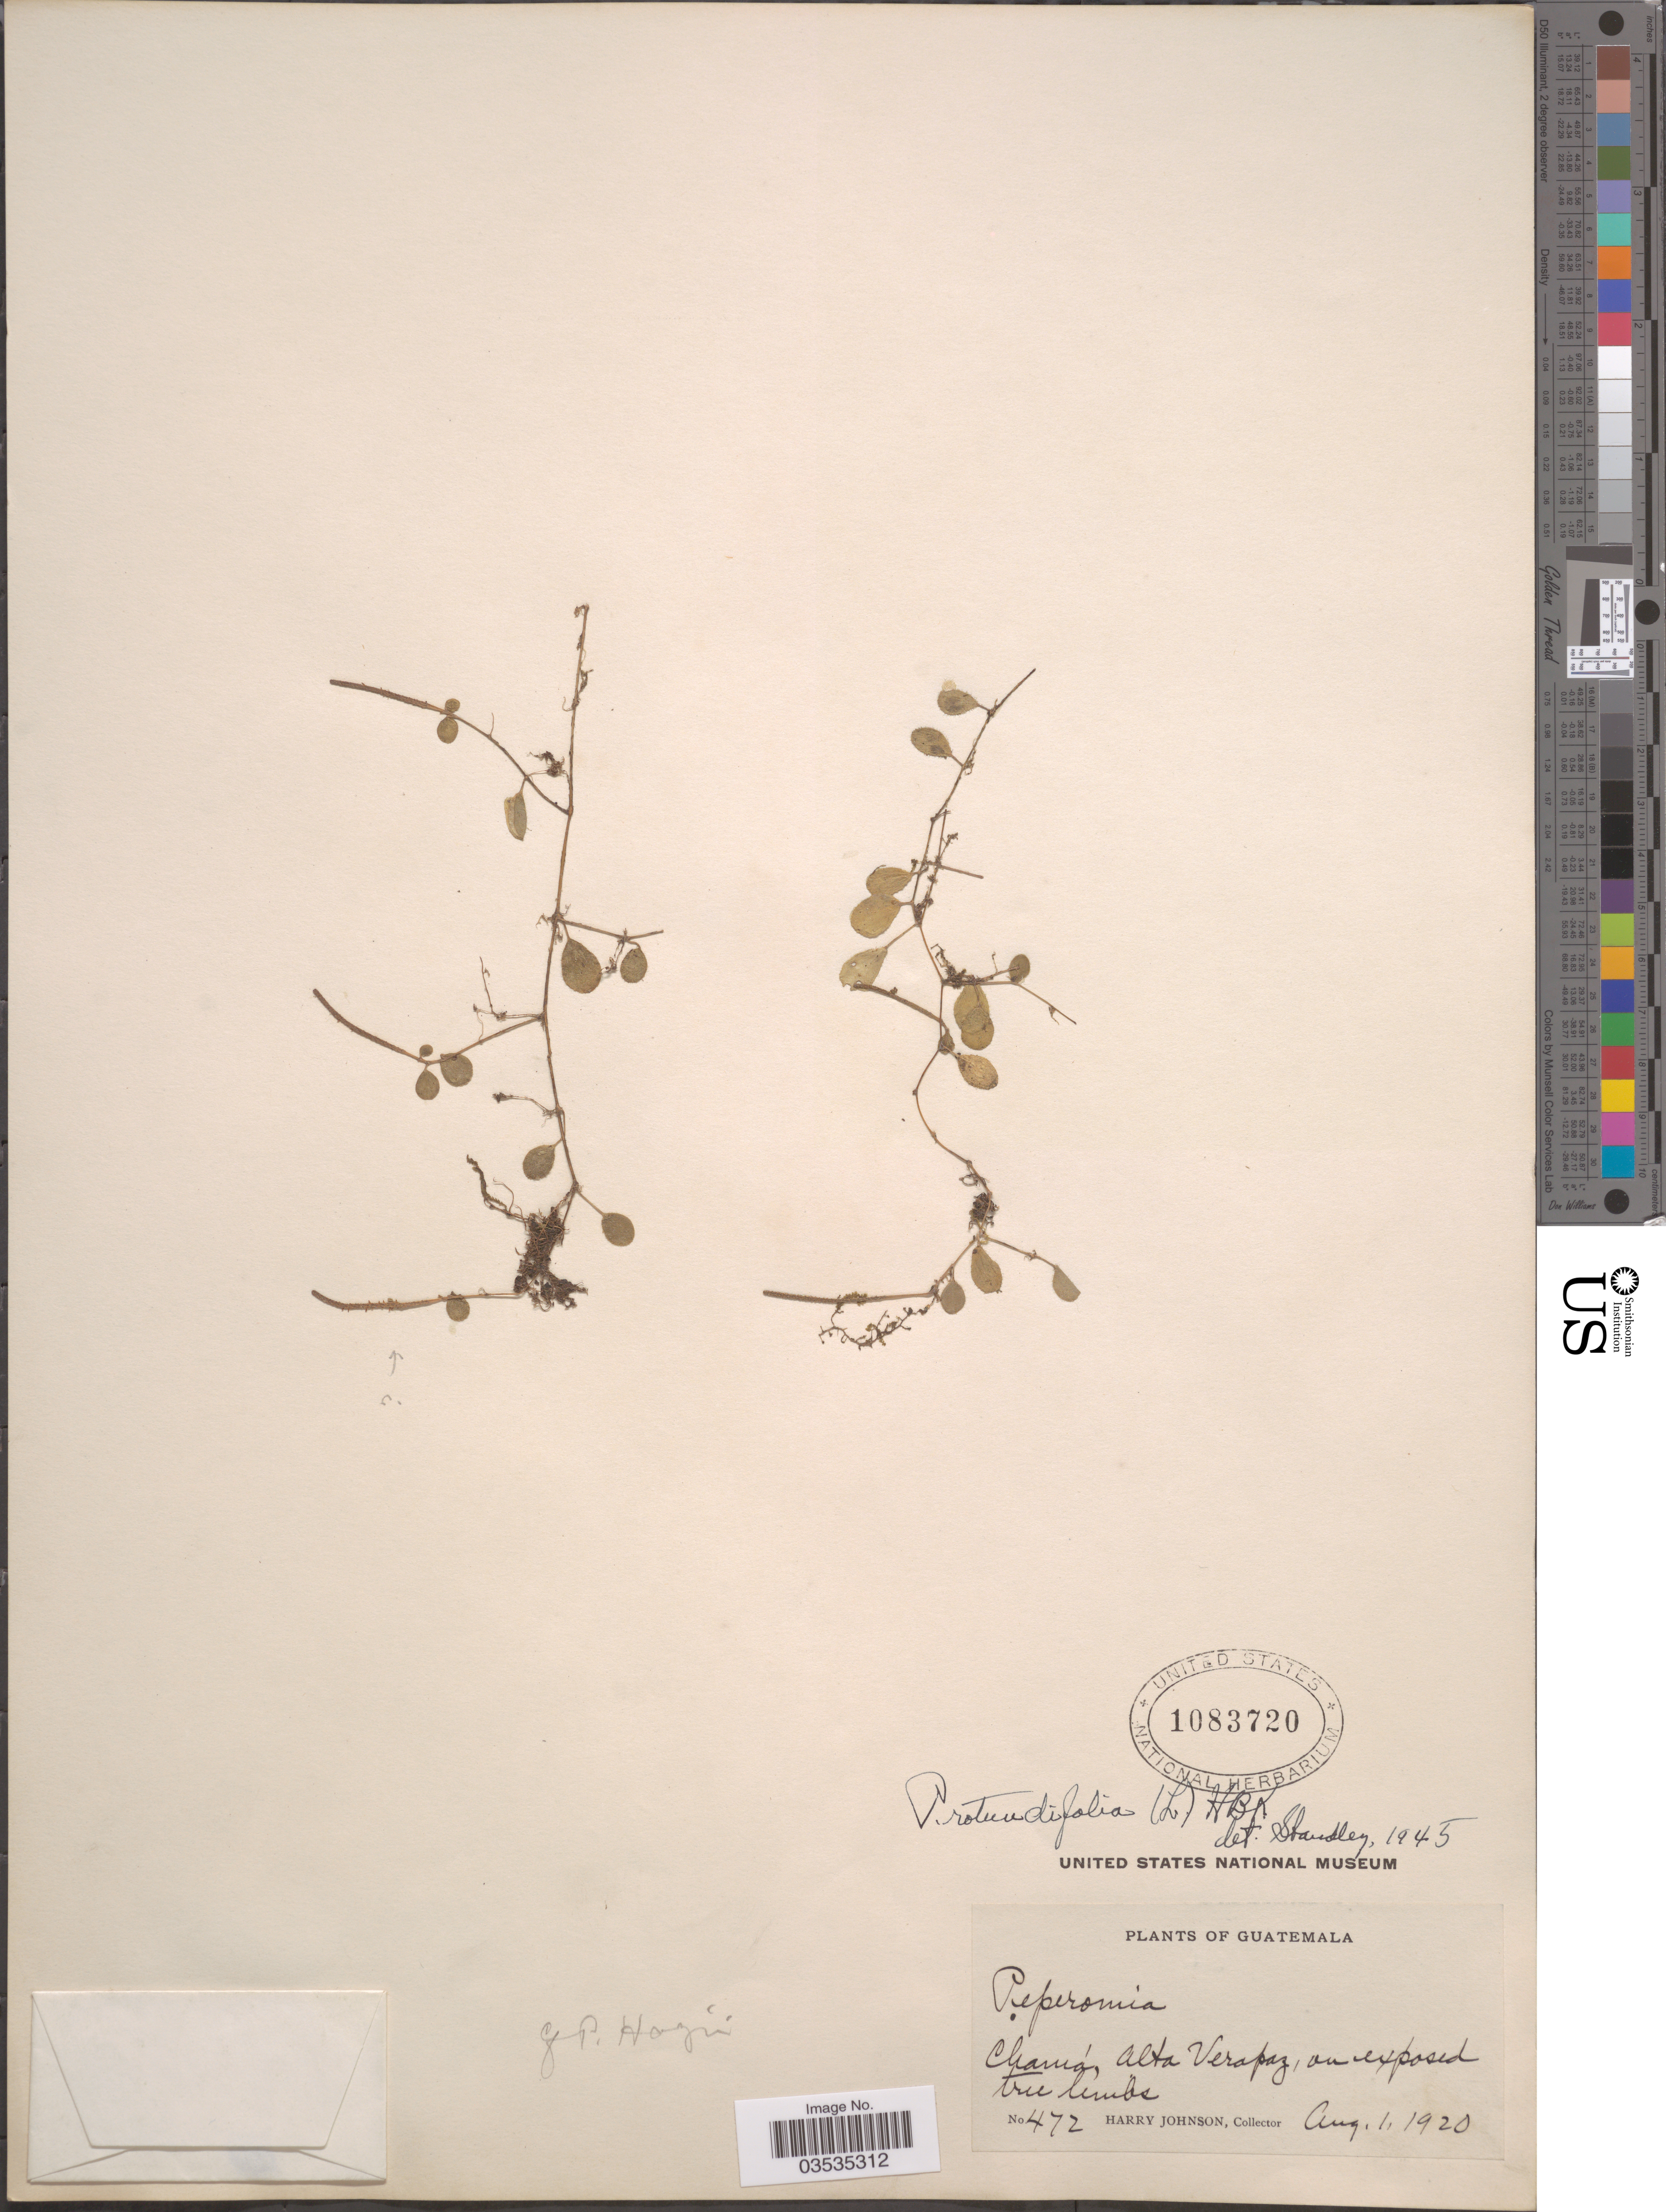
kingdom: Plantae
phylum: Tracheophyta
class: Magnoliopsida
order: Piperales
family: Piperaceae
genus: Peperomia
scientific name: Peperomia rotundifolia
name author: (L.) Kunth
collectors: H. Johnson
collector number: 472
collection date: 1920-08-01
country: Guatemala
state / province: Alta Verapaz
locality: Chamá.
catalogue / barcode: US 1083720